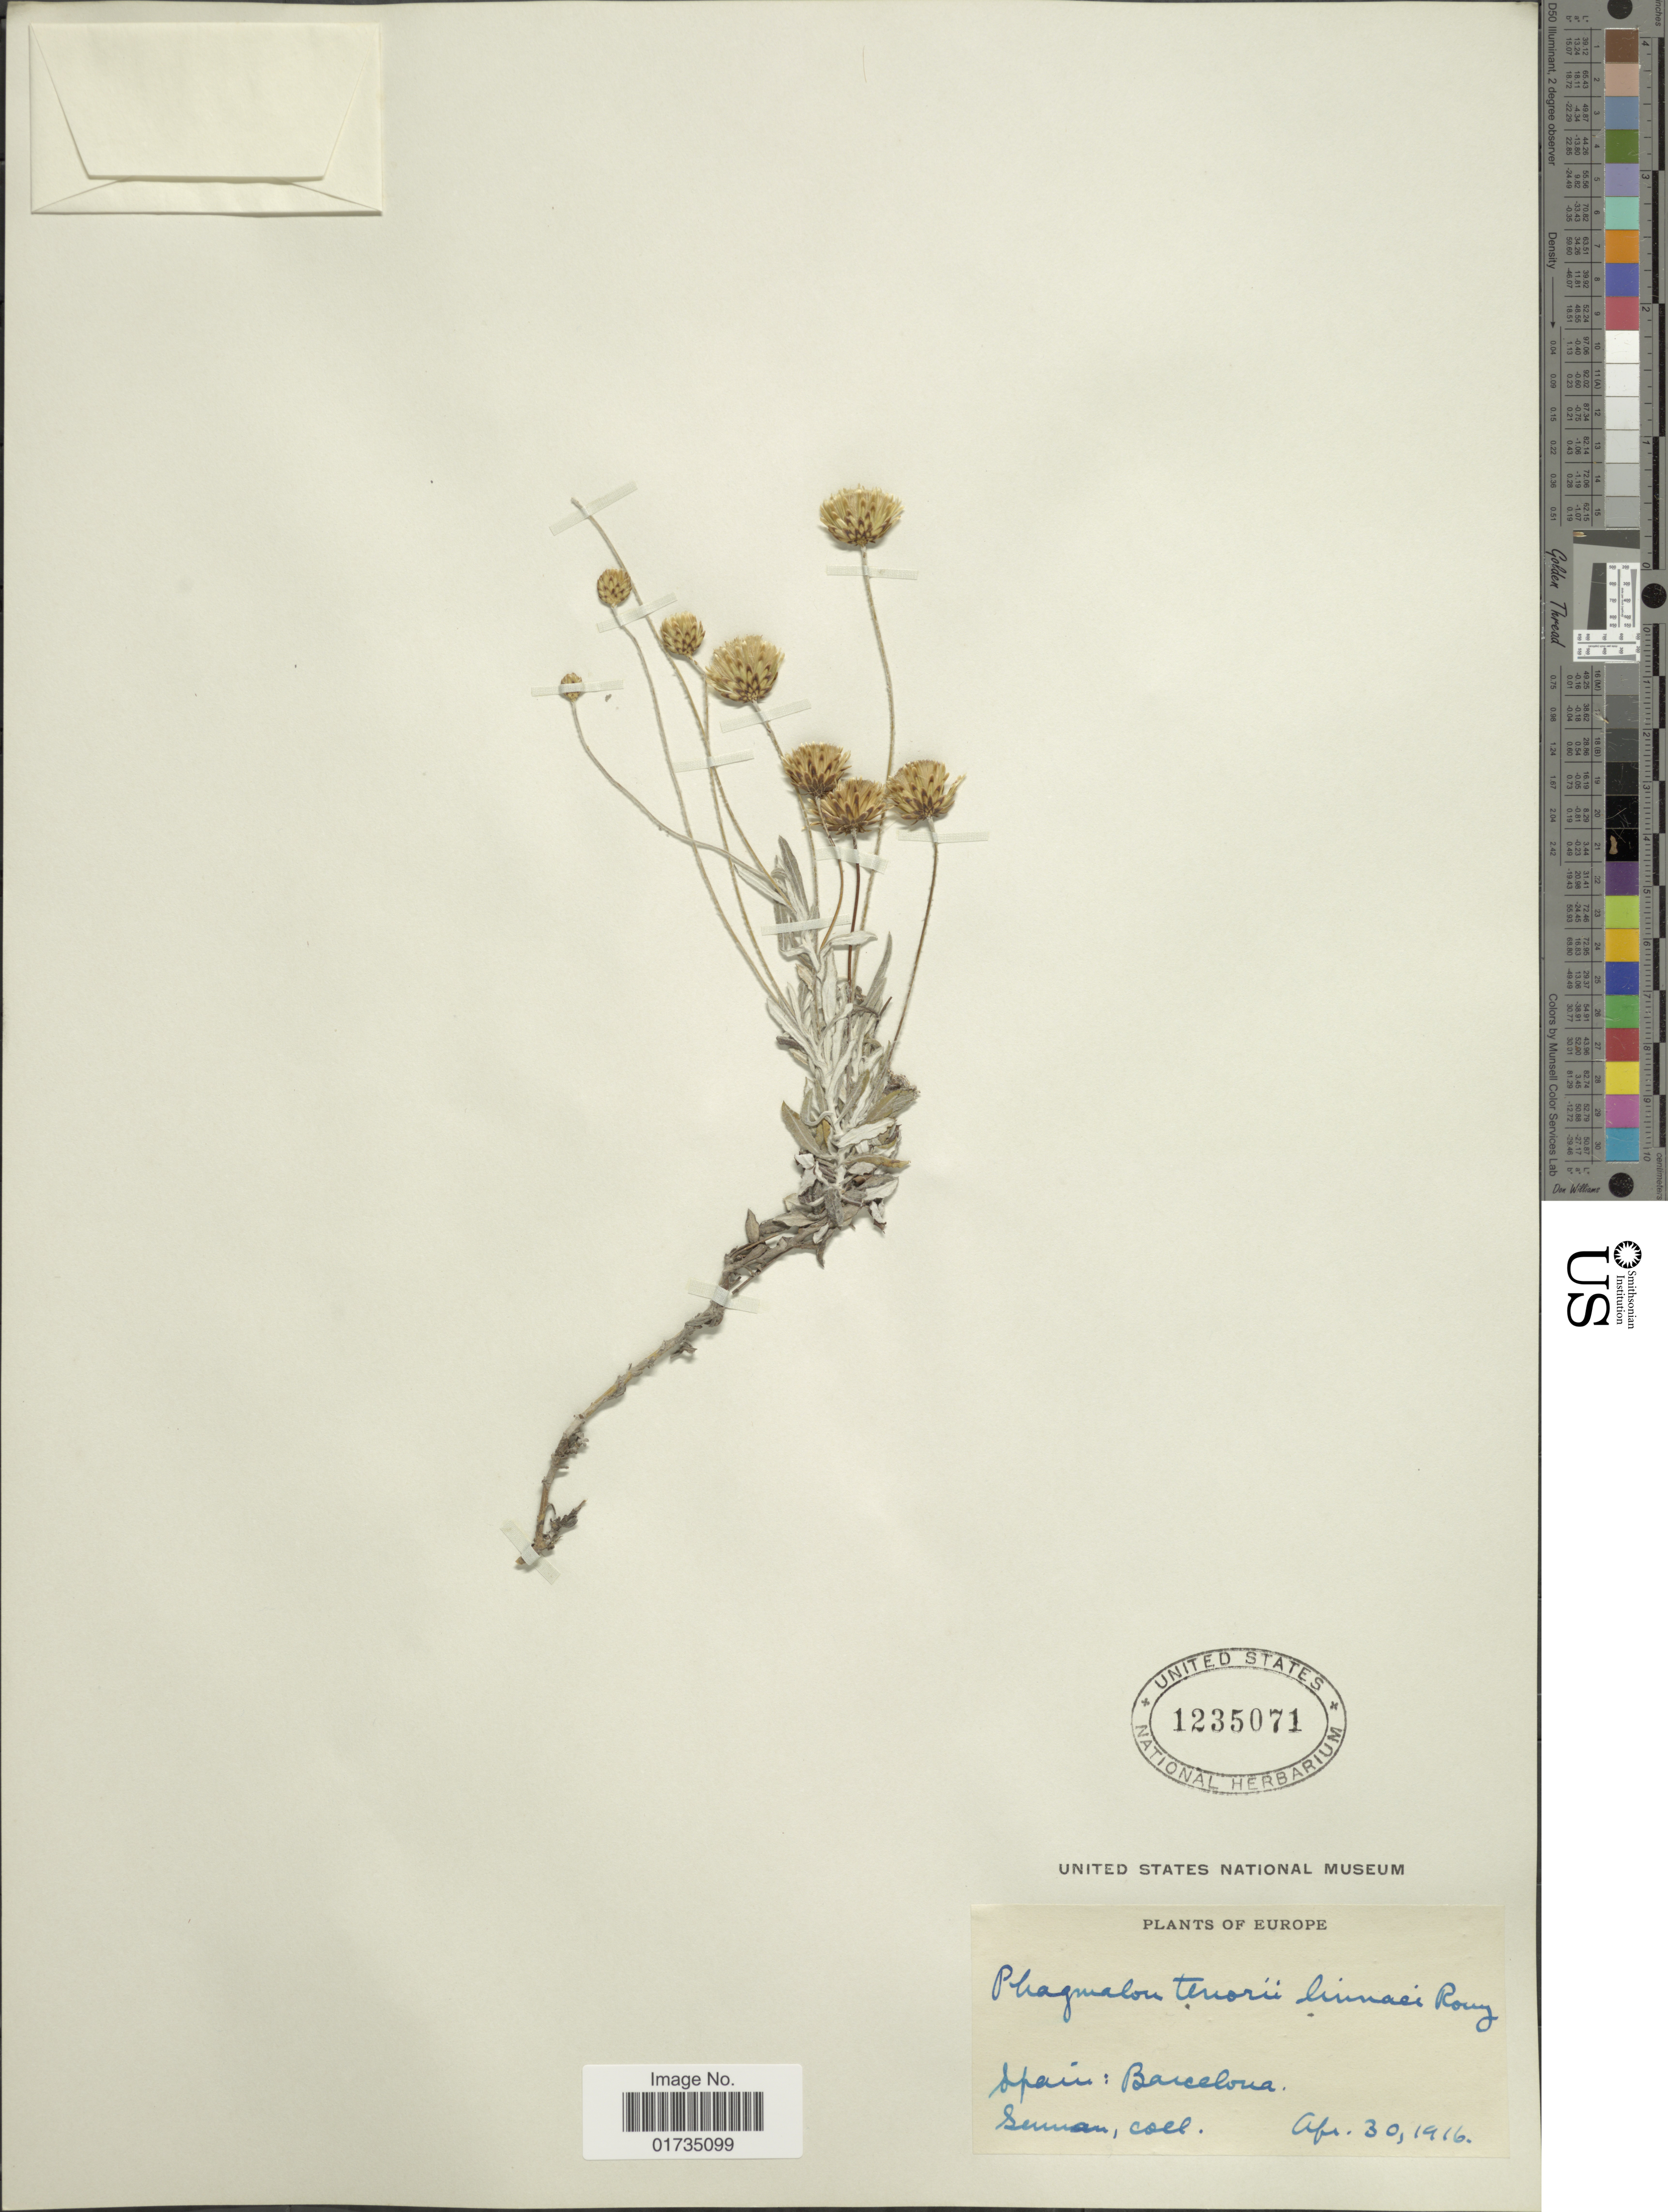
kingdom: Plantae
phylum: Tracheophyta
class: Magnoliopsida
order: Asterales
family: Asteraceae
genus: Phagnalon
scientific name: Phagnalon tenorei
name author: (Spreng.) C. Presl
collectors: E. Sennen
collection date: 1916-04-30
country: Spain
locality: Spain: Barcelona. Europe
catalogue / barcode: US 1235071